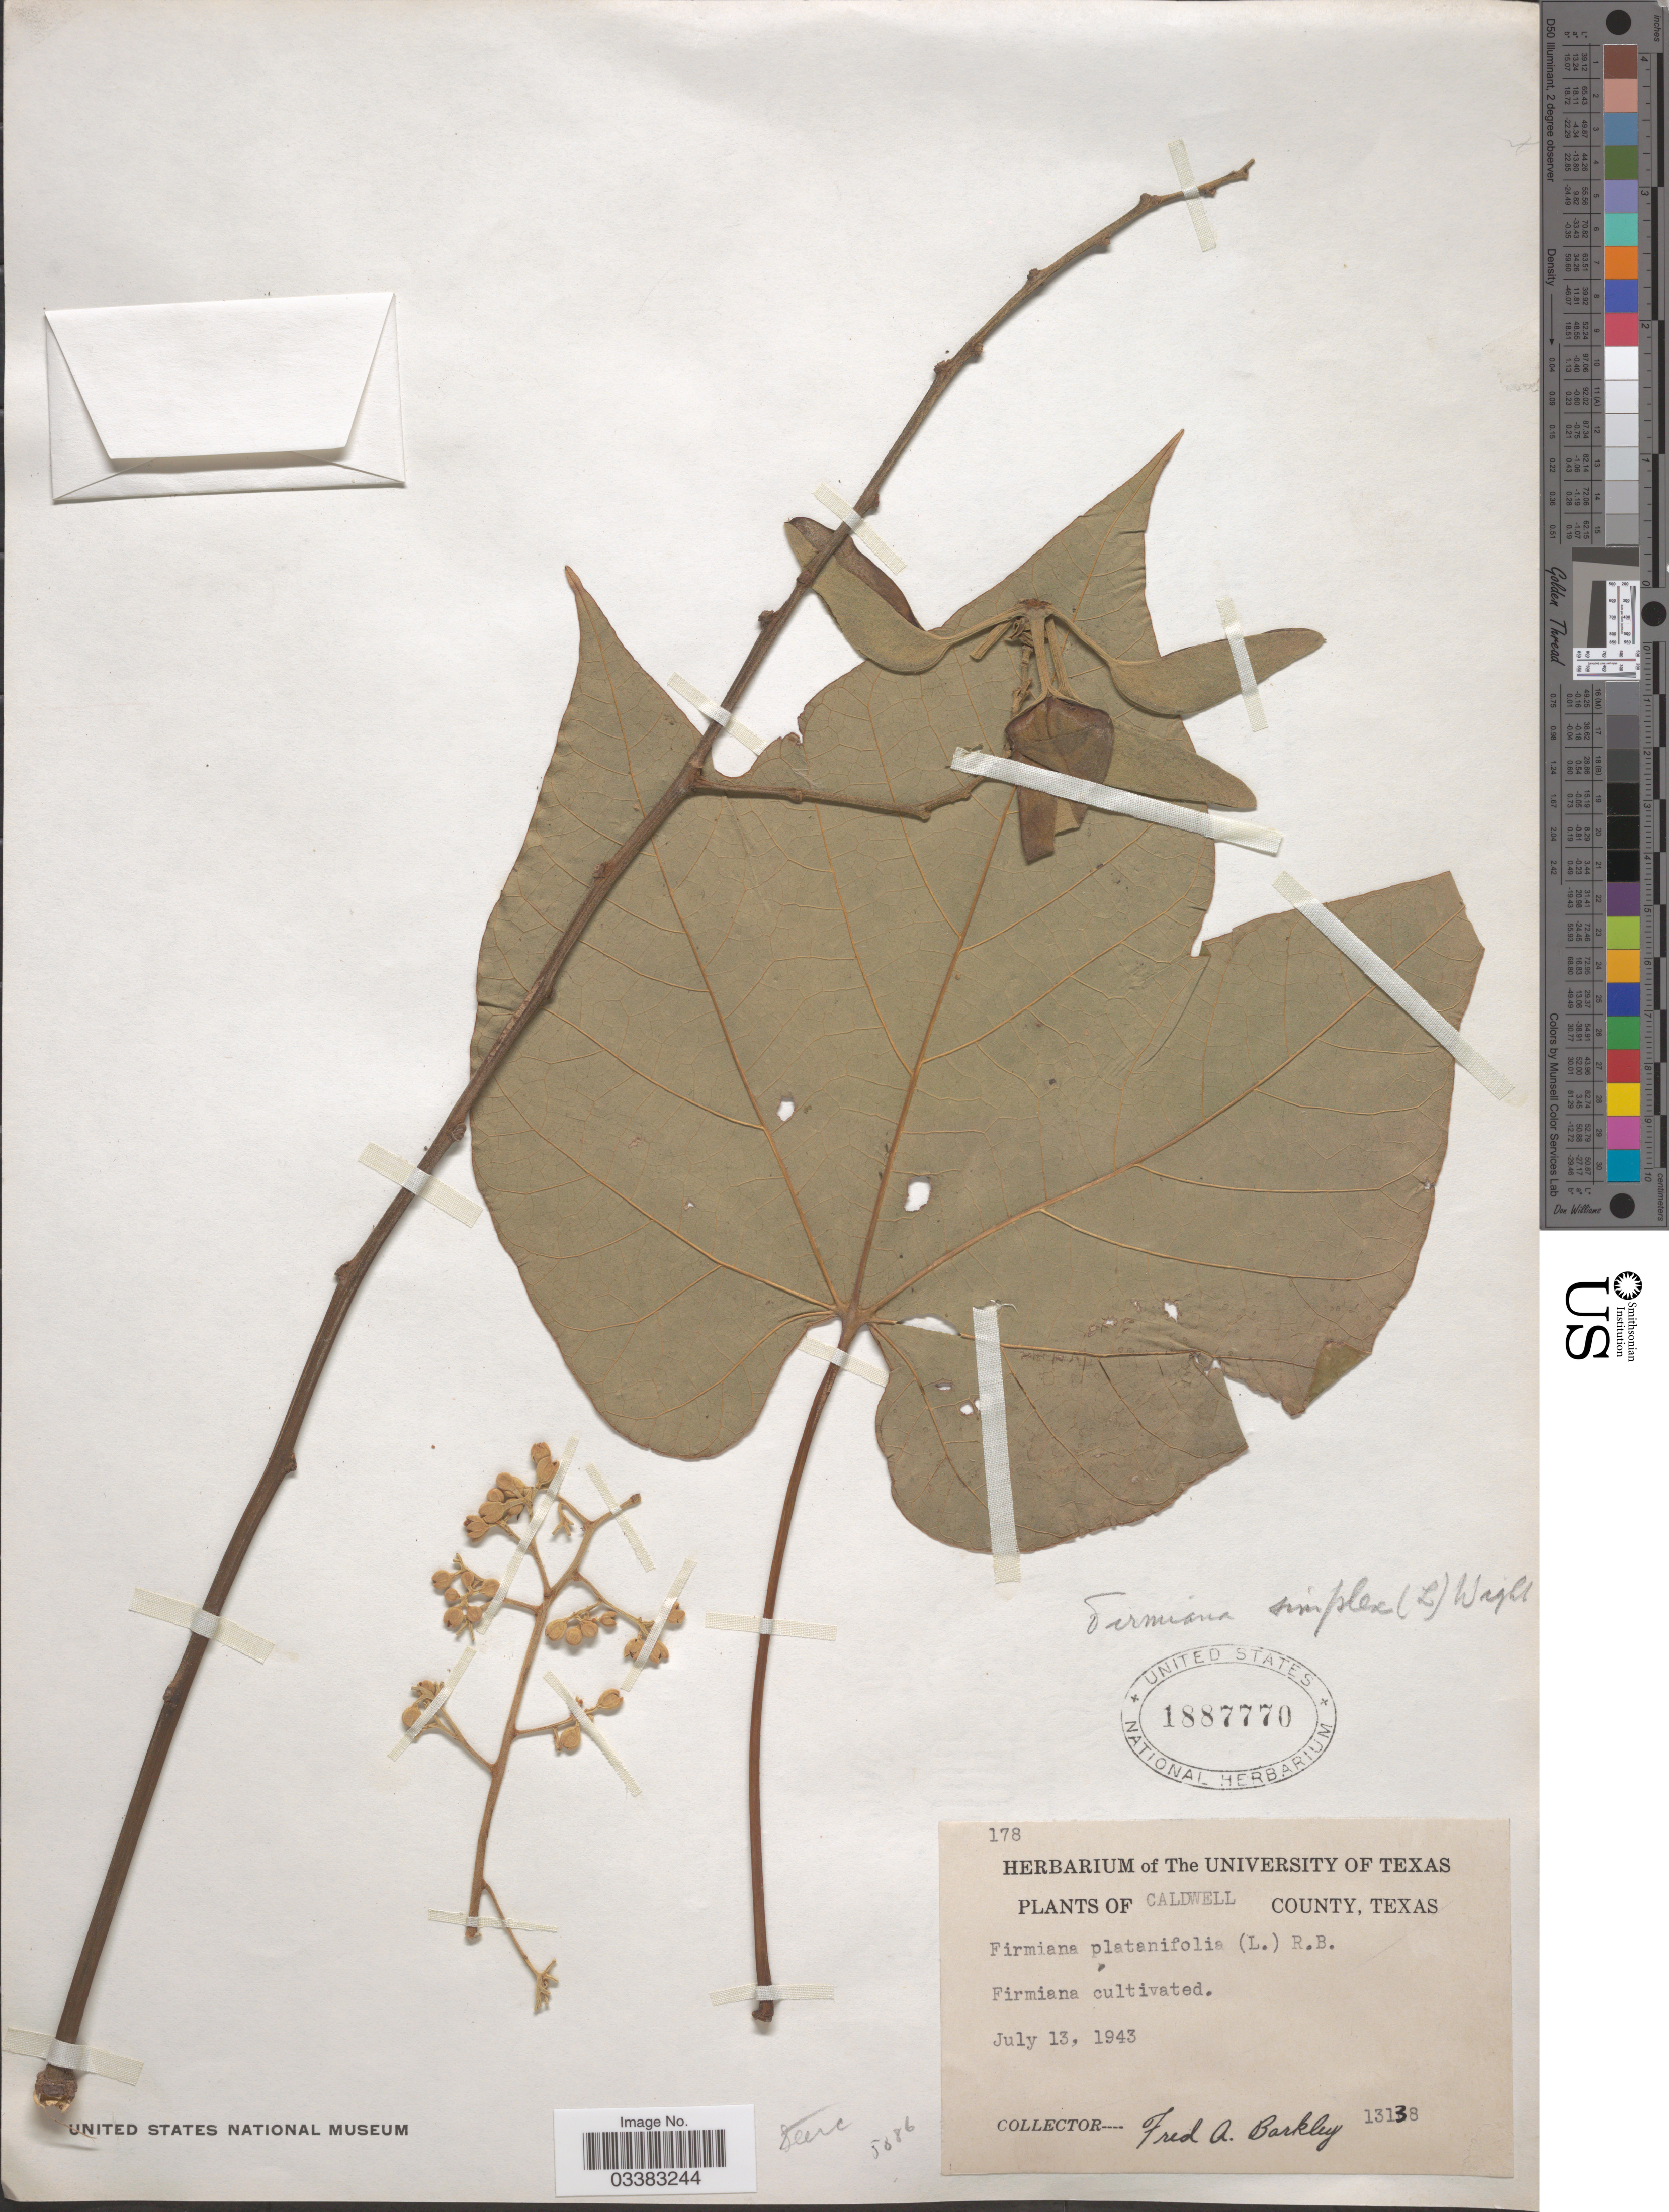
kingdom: Plantae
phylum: Tracheophyta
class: Magnoliopsida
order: Malvales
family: Malvaceae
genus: Firmiana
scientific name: Firmiana simplex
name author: (L.) W. Wight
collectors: F. A. Barkley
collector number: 13138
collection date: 1943-07-13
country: United States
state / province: Texas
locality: Caldwell County. Firmiana cultivated.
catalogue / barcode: US 1887770